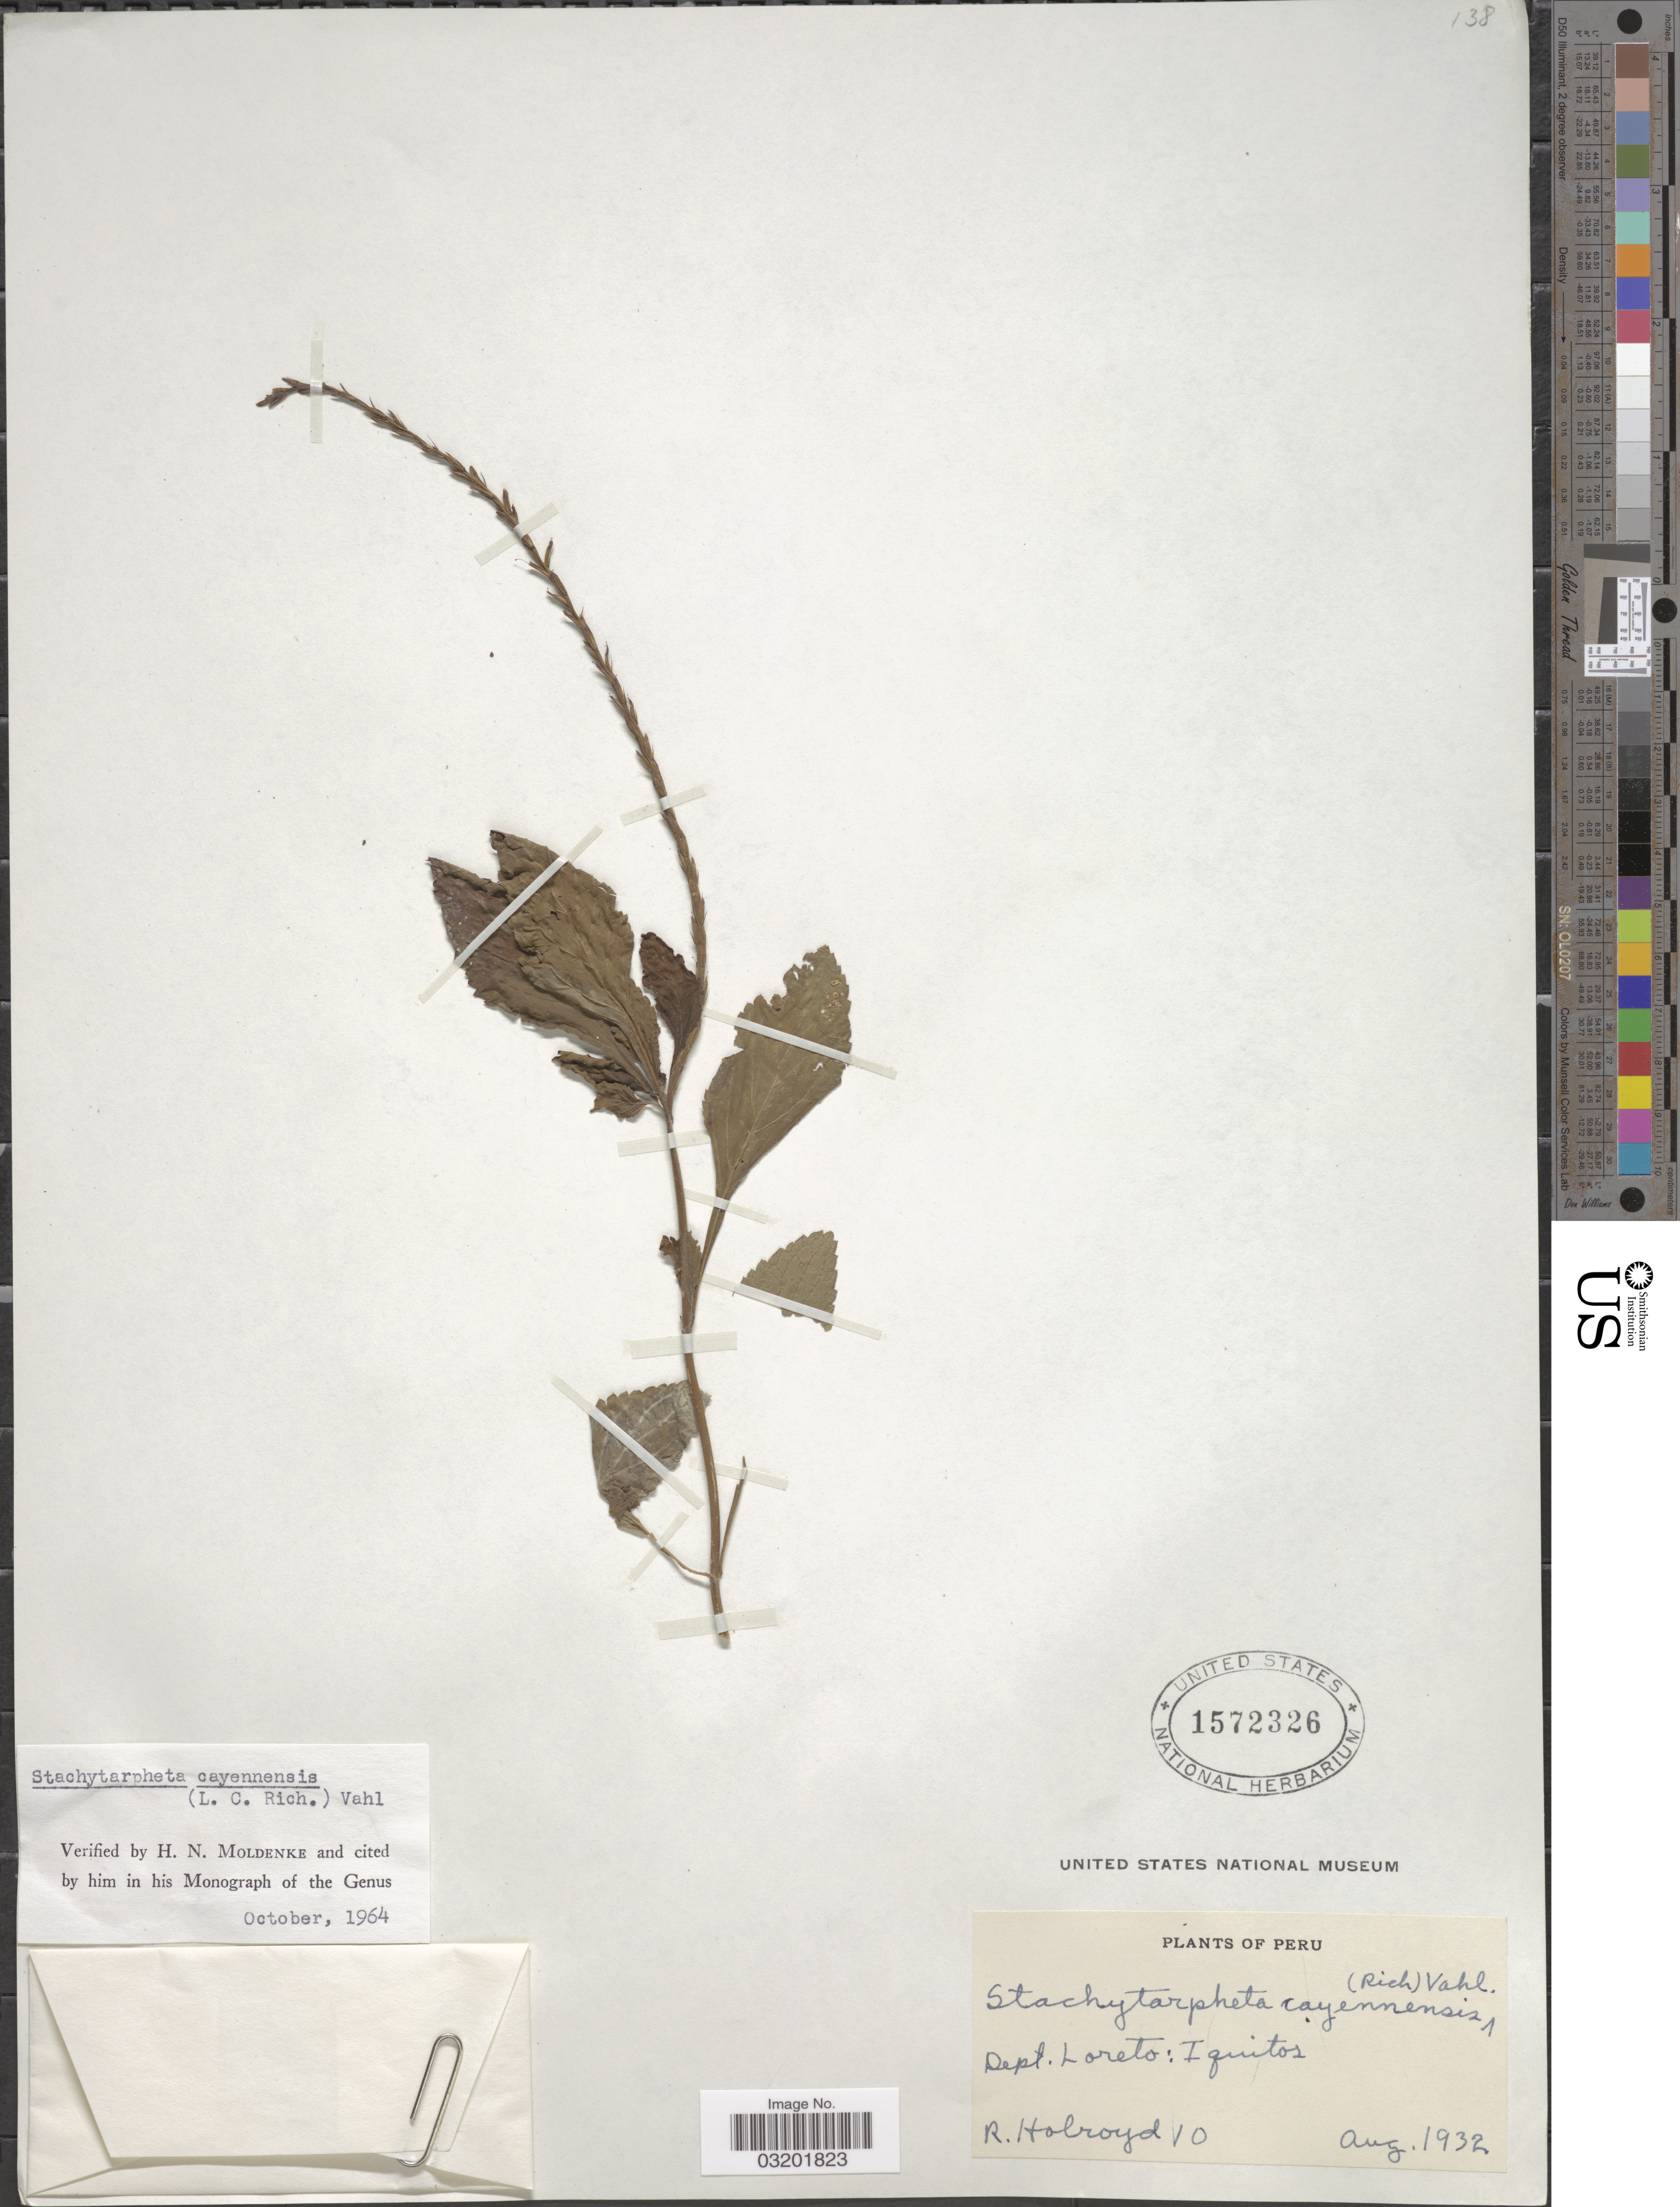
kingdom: Plantae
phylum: Tracheophyta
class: Magnoliopsida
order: Lamiales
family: Verbenaceae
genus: Stachytarpheta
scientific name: Stachytarpheta cayennensis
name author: (Rich.) Vahl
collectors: R. Holroyd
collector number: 10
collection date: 1932-08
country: Peru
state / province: Loreto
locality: Dept. Loreto: Iquitos.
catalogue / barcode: US 1572326